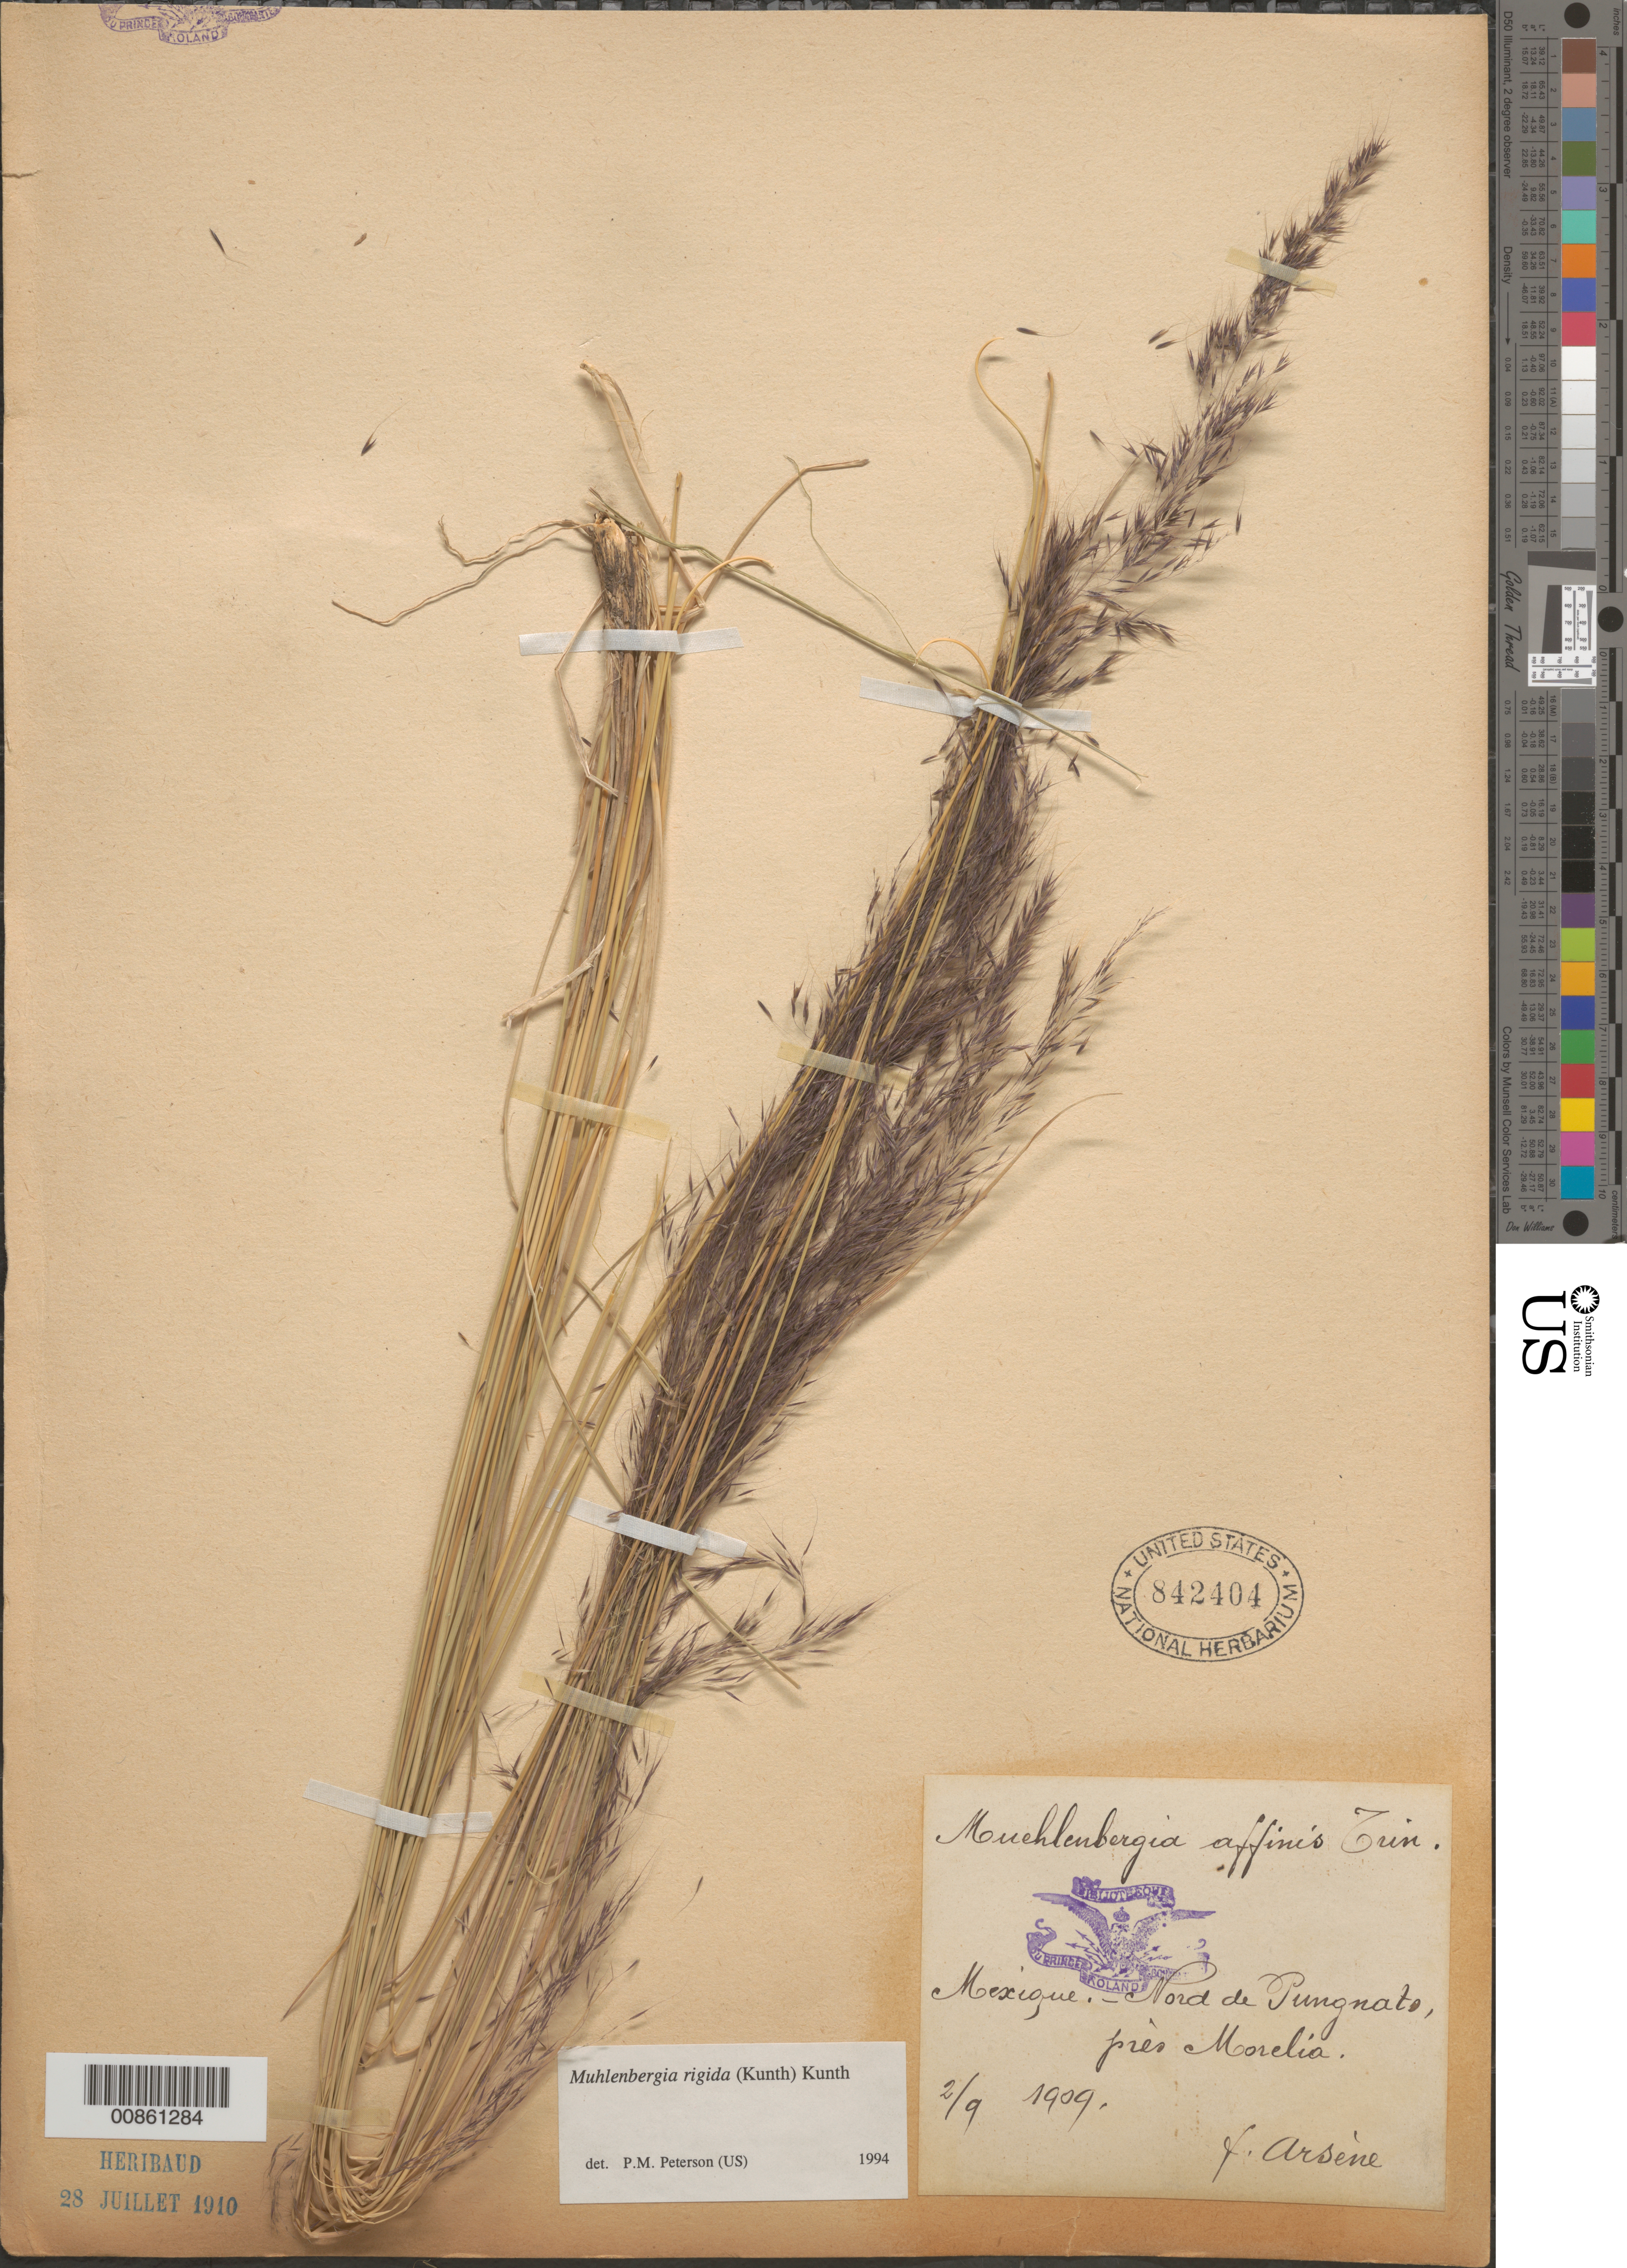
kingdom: Plantae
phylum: Tracheophyta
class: Liliopsida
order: Poales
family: Poaceae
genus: Muhlenbergia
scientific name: Muhlenbergia rigida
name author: (Kunth) Kunth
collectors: Bro. G. Arsène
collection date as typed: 02 Sep 1909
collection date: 1909-09-02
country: Mexico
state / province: Michoacán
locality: N of Punguato near Morelia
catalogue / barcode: US 842404